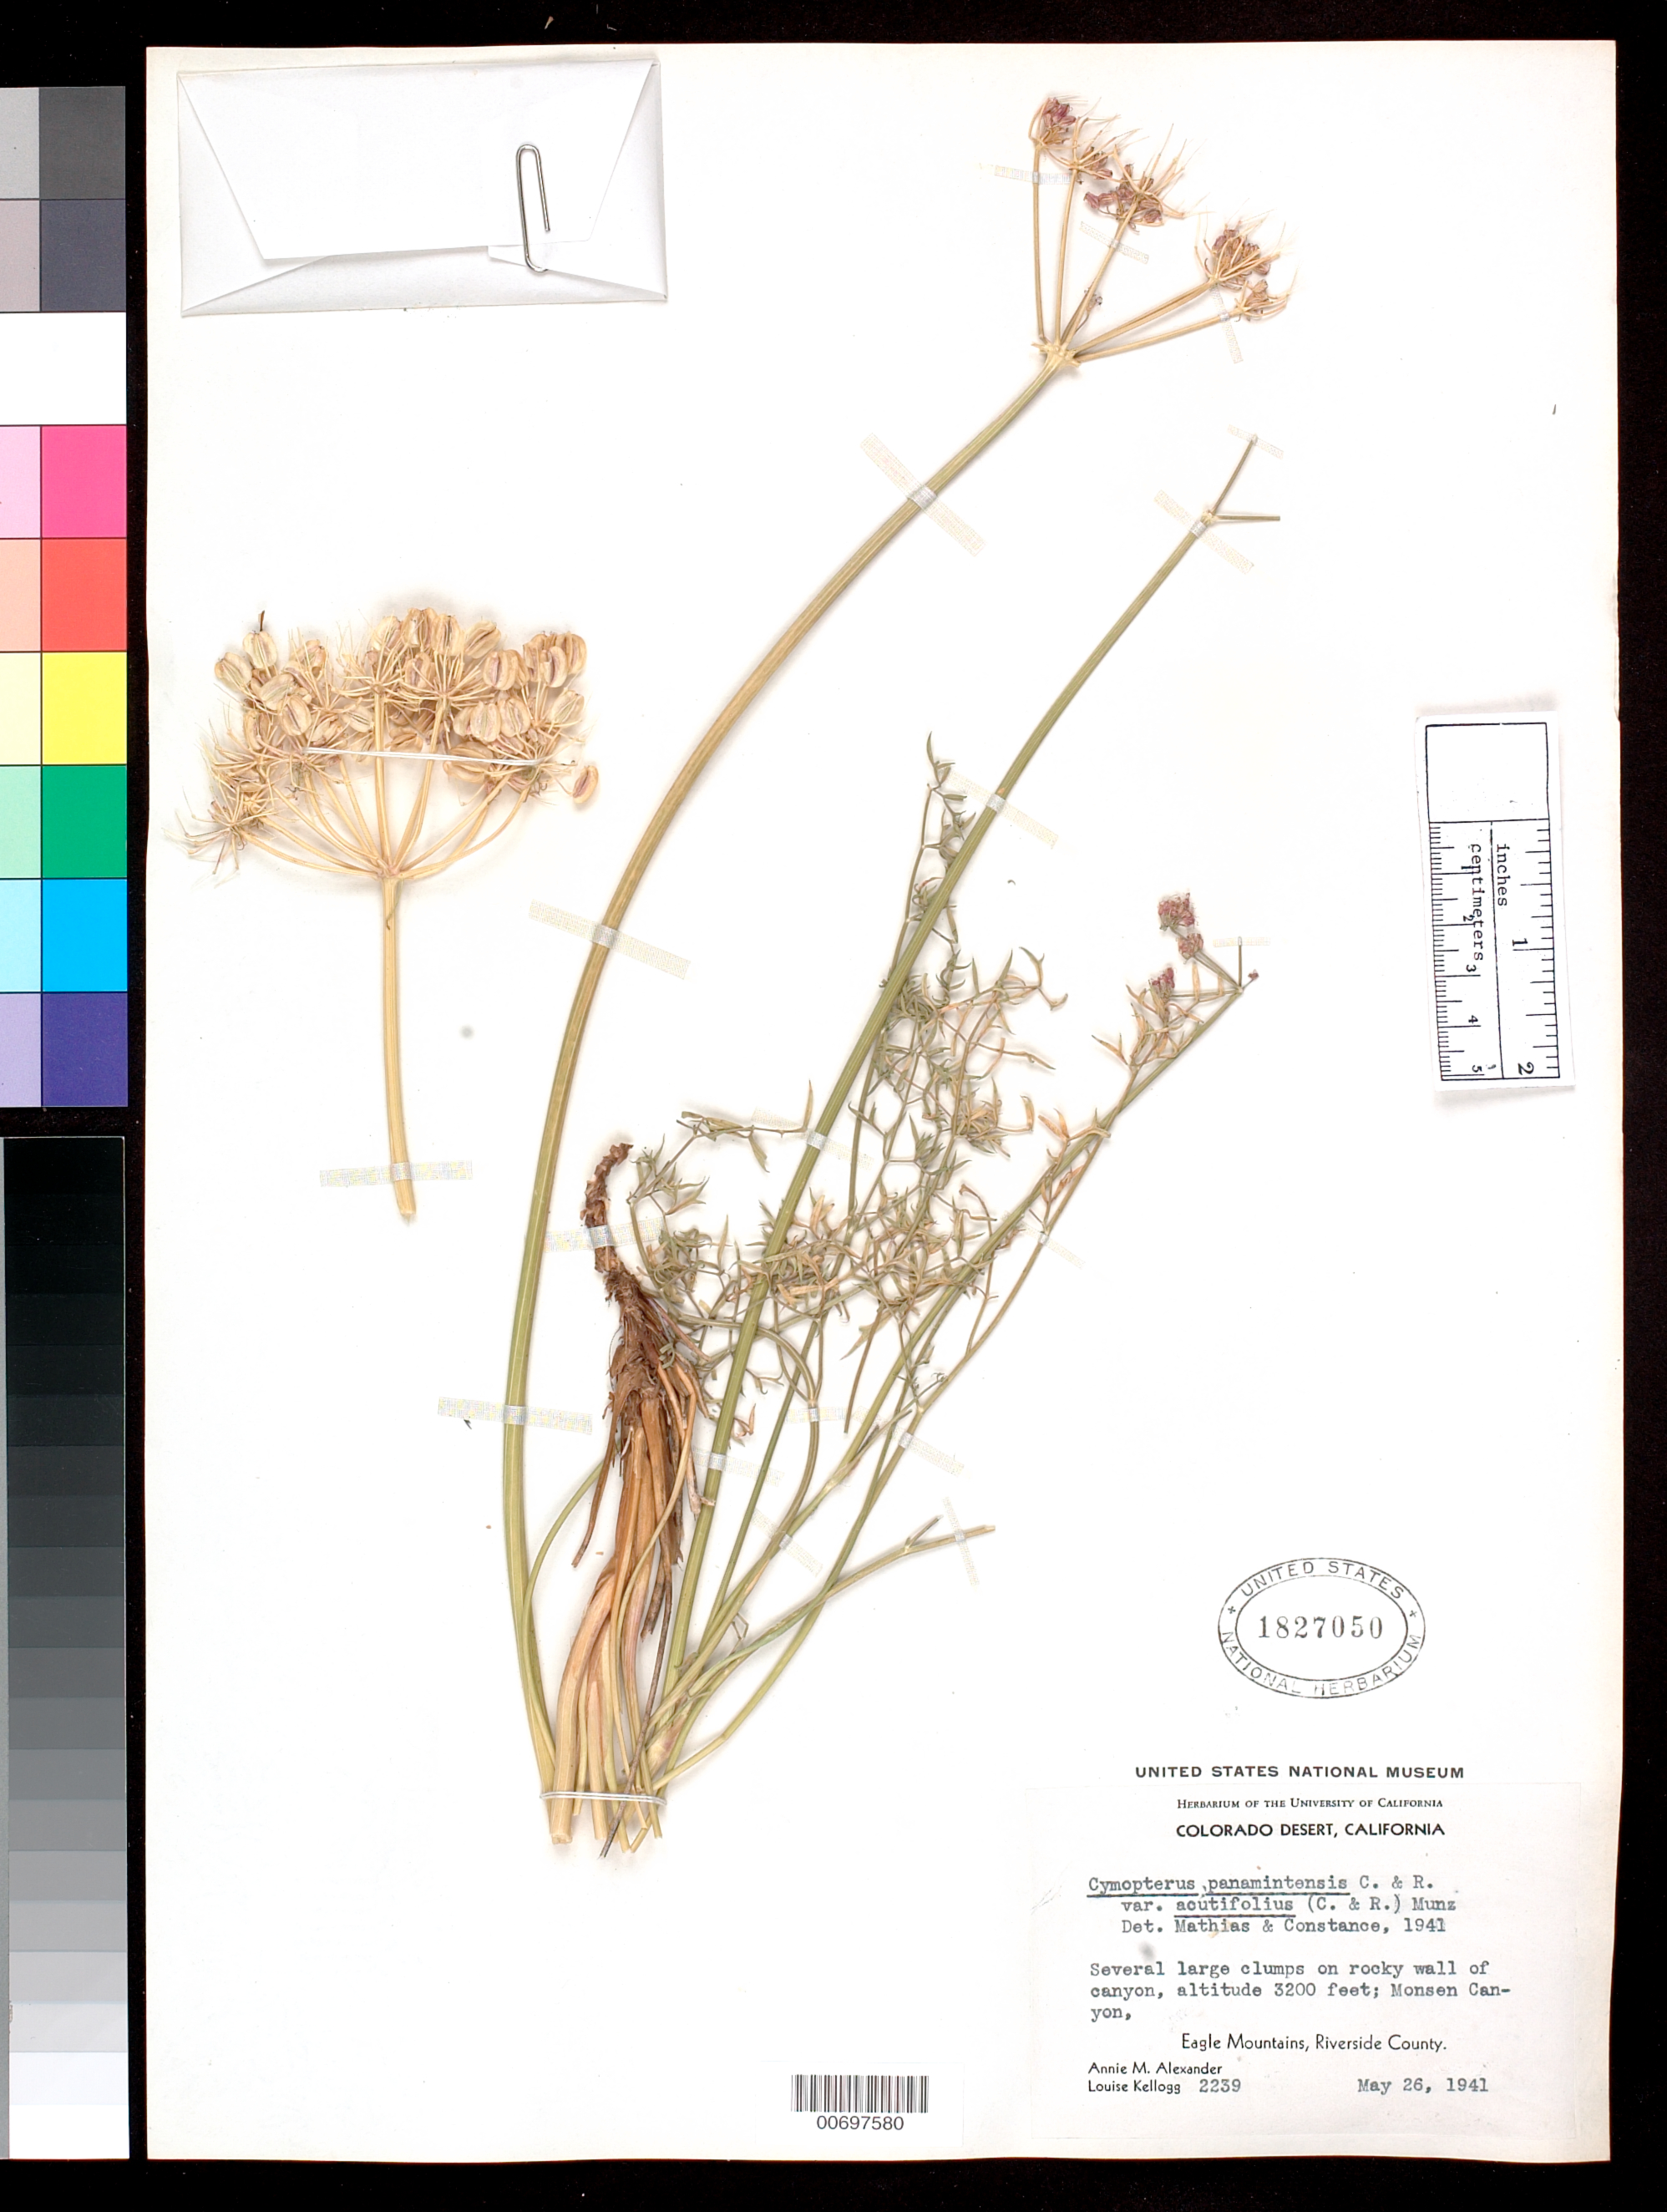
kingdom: Plantae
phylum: Tracheophyta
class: Magnoliopsida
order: Apiales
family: Apiaceae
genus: Cymopterus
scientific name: Cymopterus panamintensis var. acutifolius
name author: (J.M. Coult. & Rose) Munz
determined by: Mathias, M. E.; Constance, L.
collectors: A. M. Alexander & L. Kellogg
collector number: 2239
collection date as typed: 26 May 1941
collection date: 1941-05-26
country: United States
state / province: California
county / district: Riverside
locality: Colorado Desert, Eagle Mts., Monsen Canyon.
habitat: Several large clumps on rocky wall of canyon.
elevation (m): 975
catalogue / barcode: US 1827050